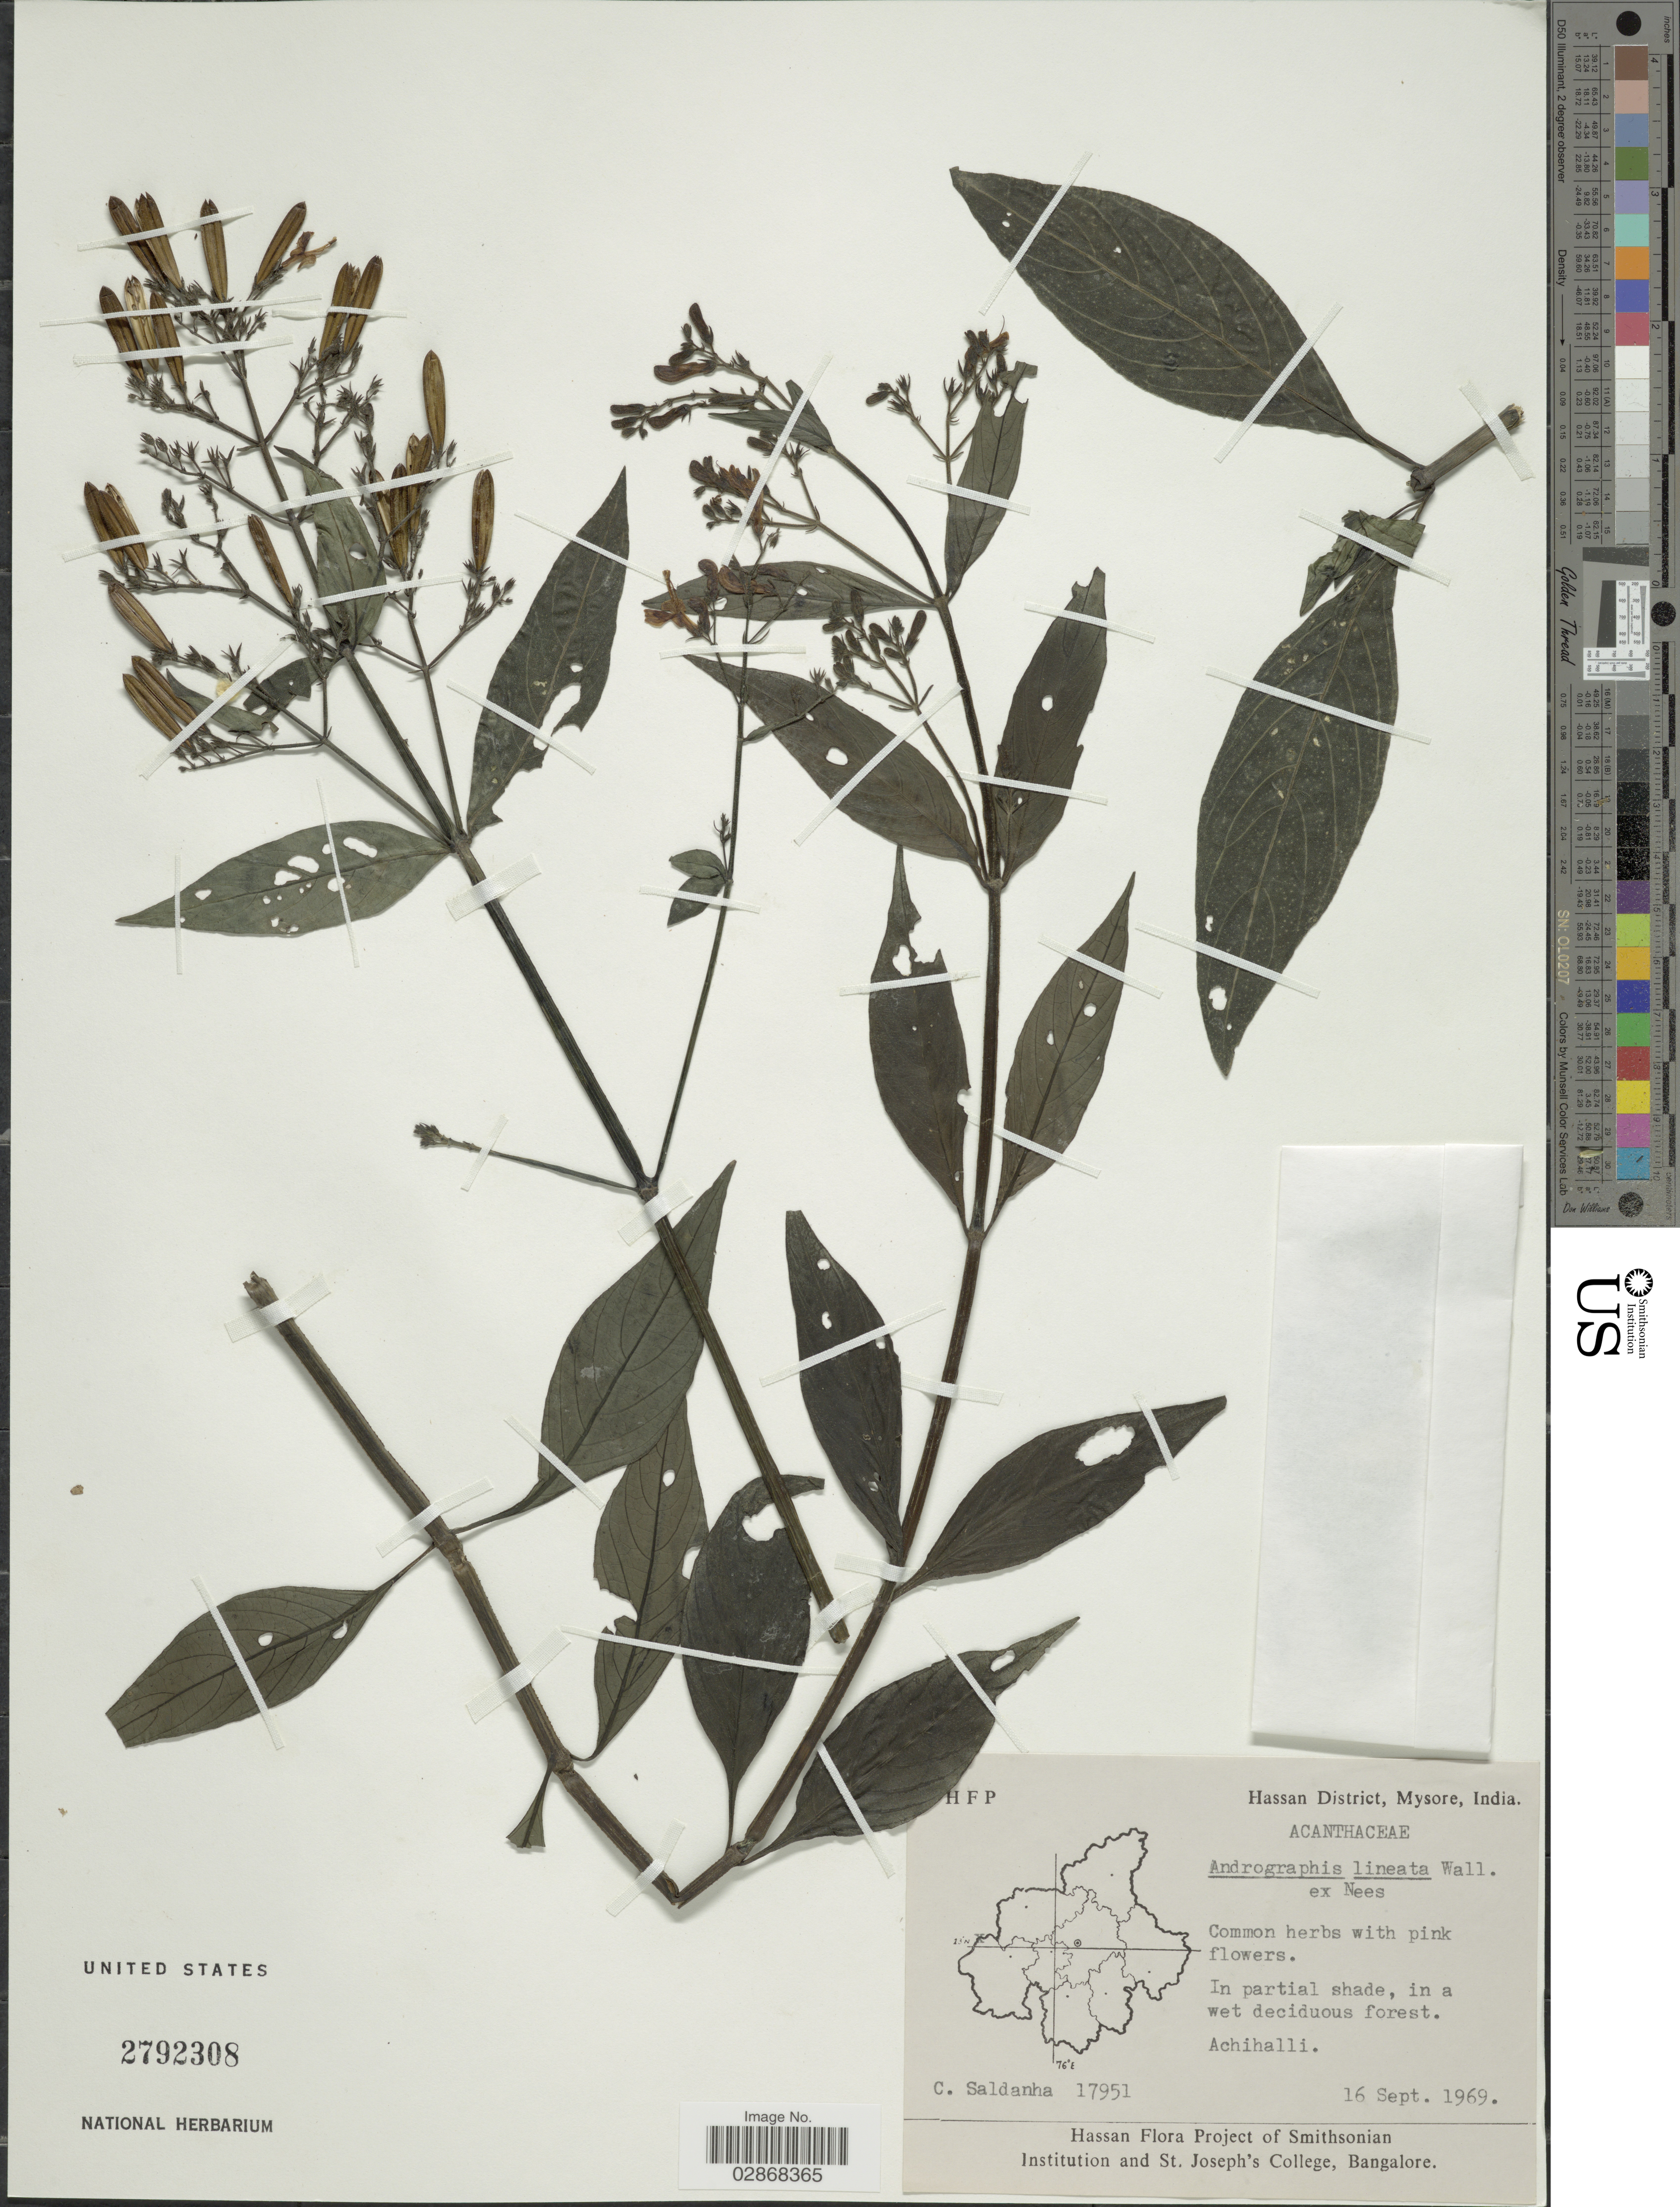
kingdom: Plantae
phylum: Tracheophyta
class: Magnoliopsida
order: Lamiales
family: Acanthaceae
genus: Andrographis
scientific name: Andrographis lineata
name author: Nees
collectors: C. Saldanha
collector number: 17951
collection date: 1969-09-16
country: India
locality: Hassan District, Mysore. Achihalli.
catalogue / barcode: US 2792308